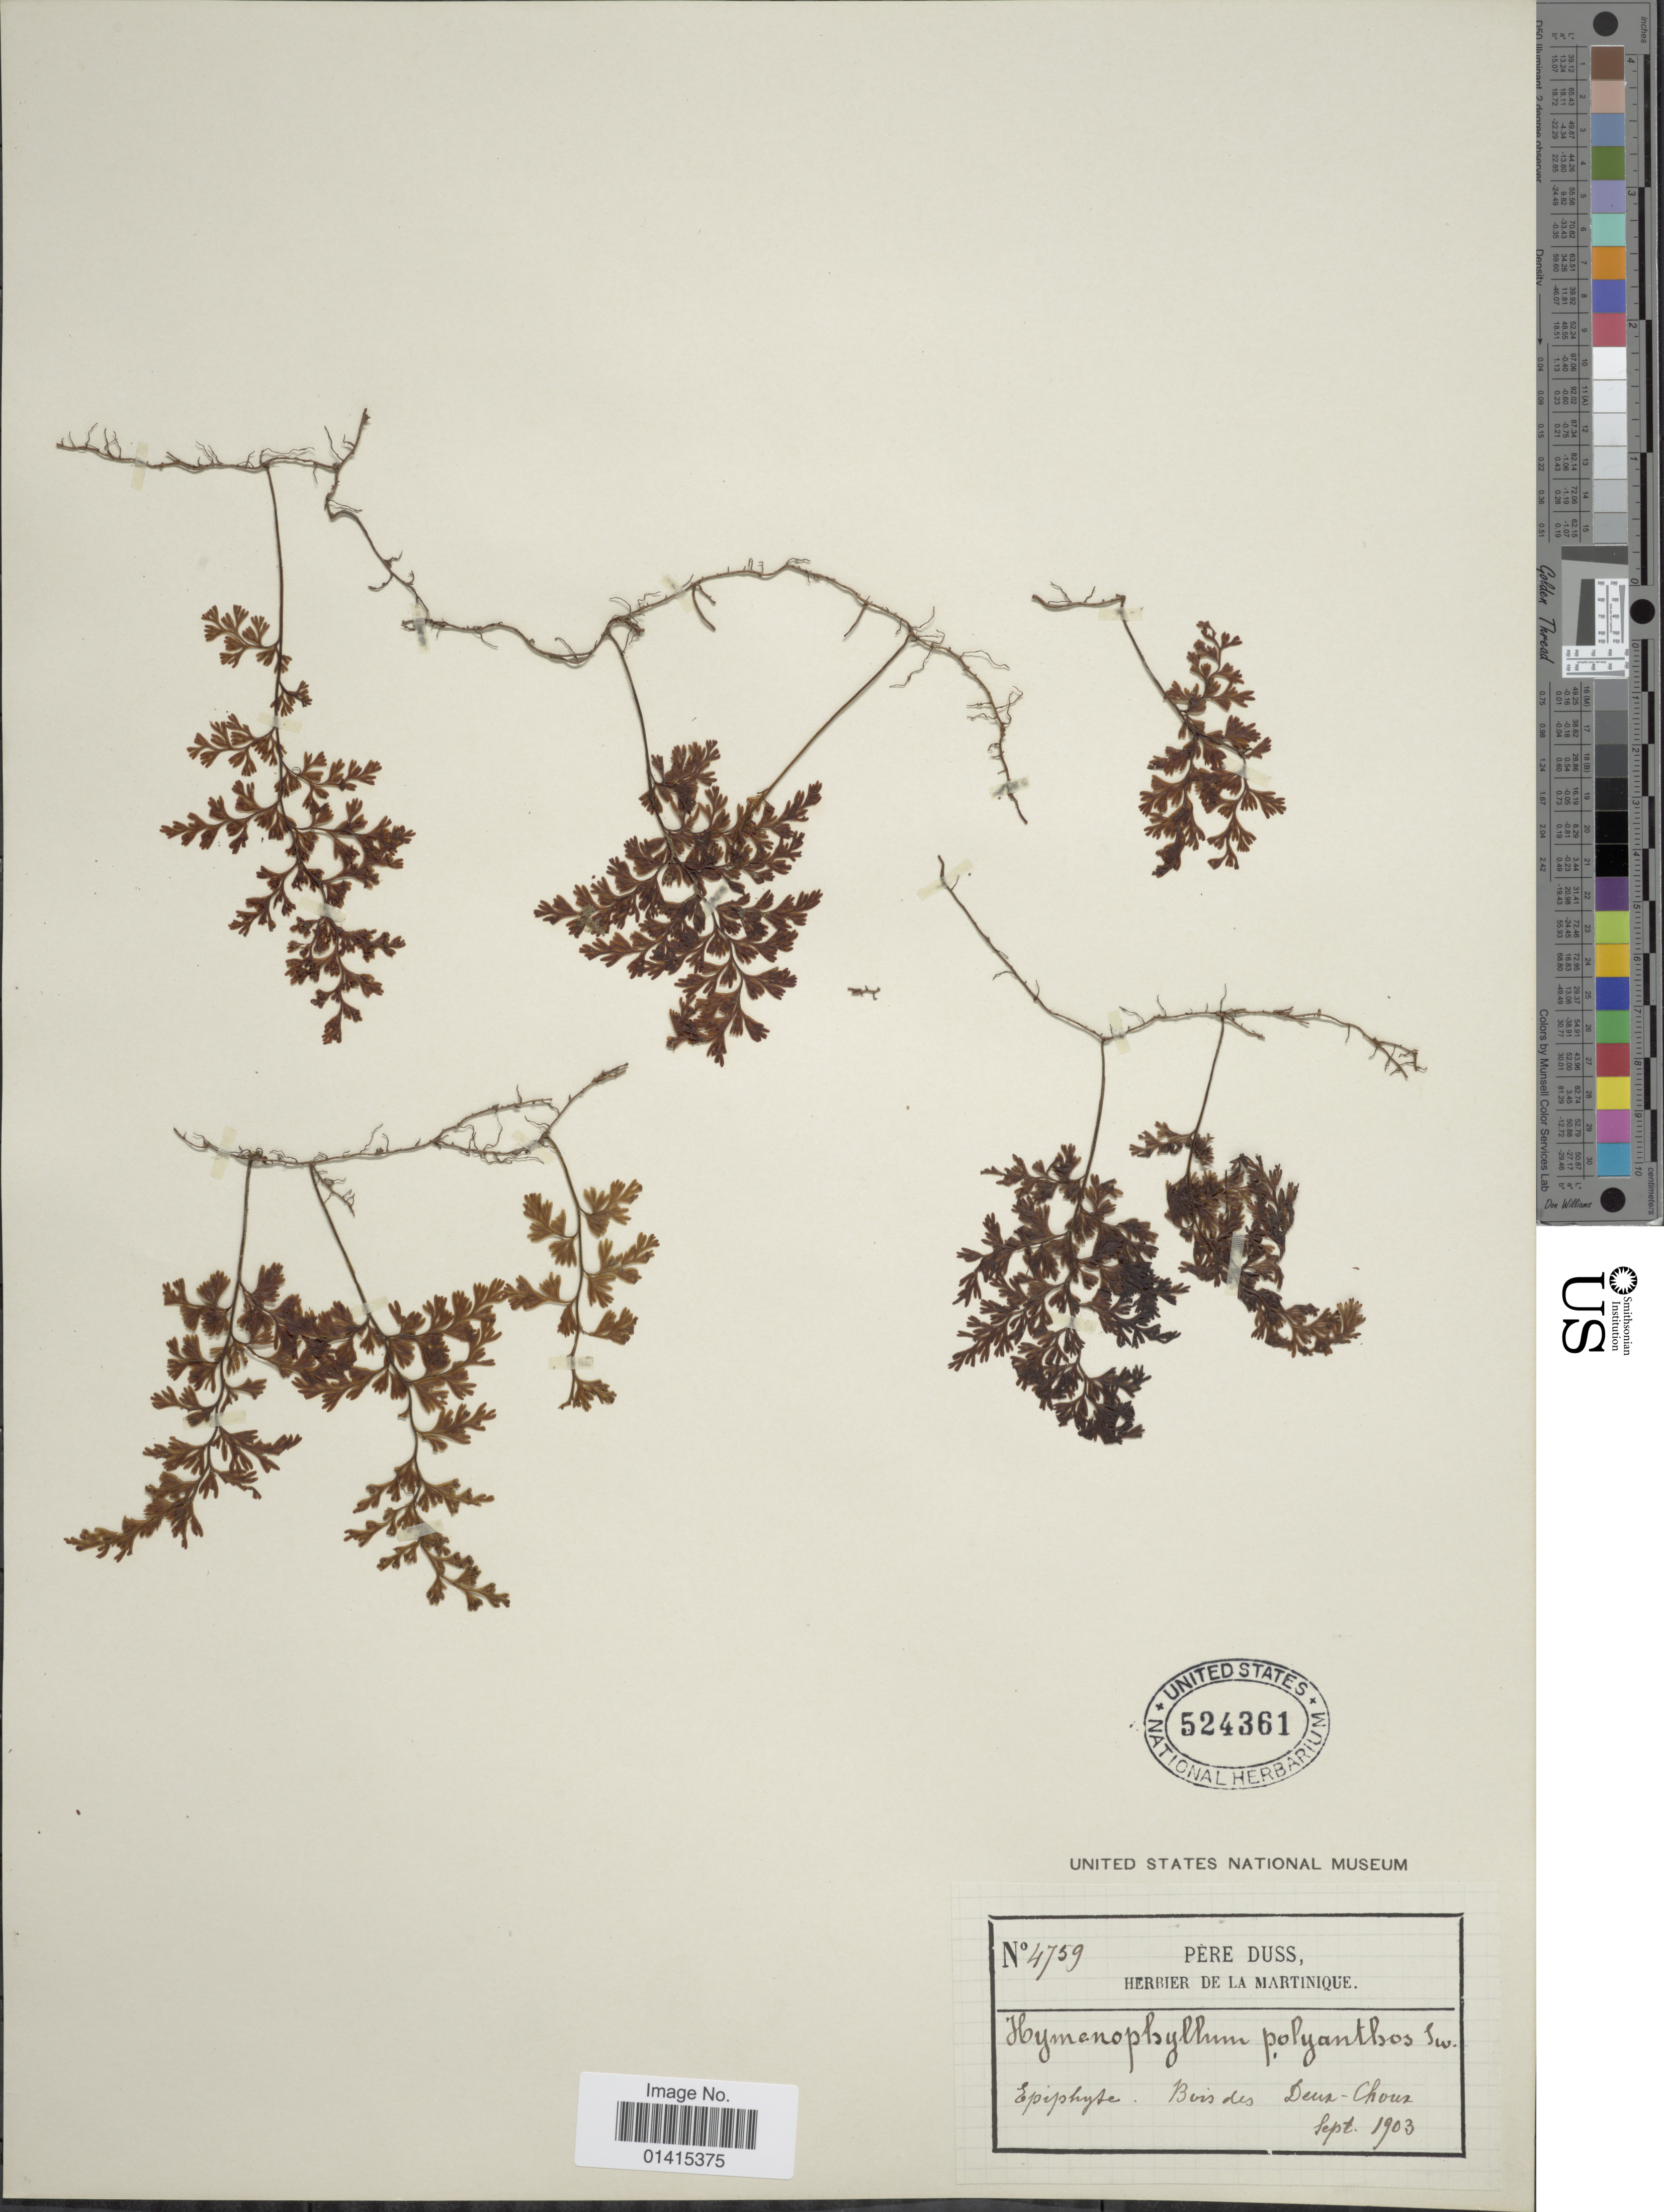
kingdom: Plantae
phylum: Tracheophyta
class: Polypodiopsida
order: Hymenophyllales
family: Hymenophyllaceae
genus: Hymenophyllum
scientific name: Hymenophyllum polyanthos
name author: (Sw.) Sw.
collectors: Père Duss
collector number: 4759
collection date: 1903-09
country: Grenada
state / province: Carriacou and Petite Martinique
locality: Bois des Deux-Choux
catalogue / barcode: US 524361